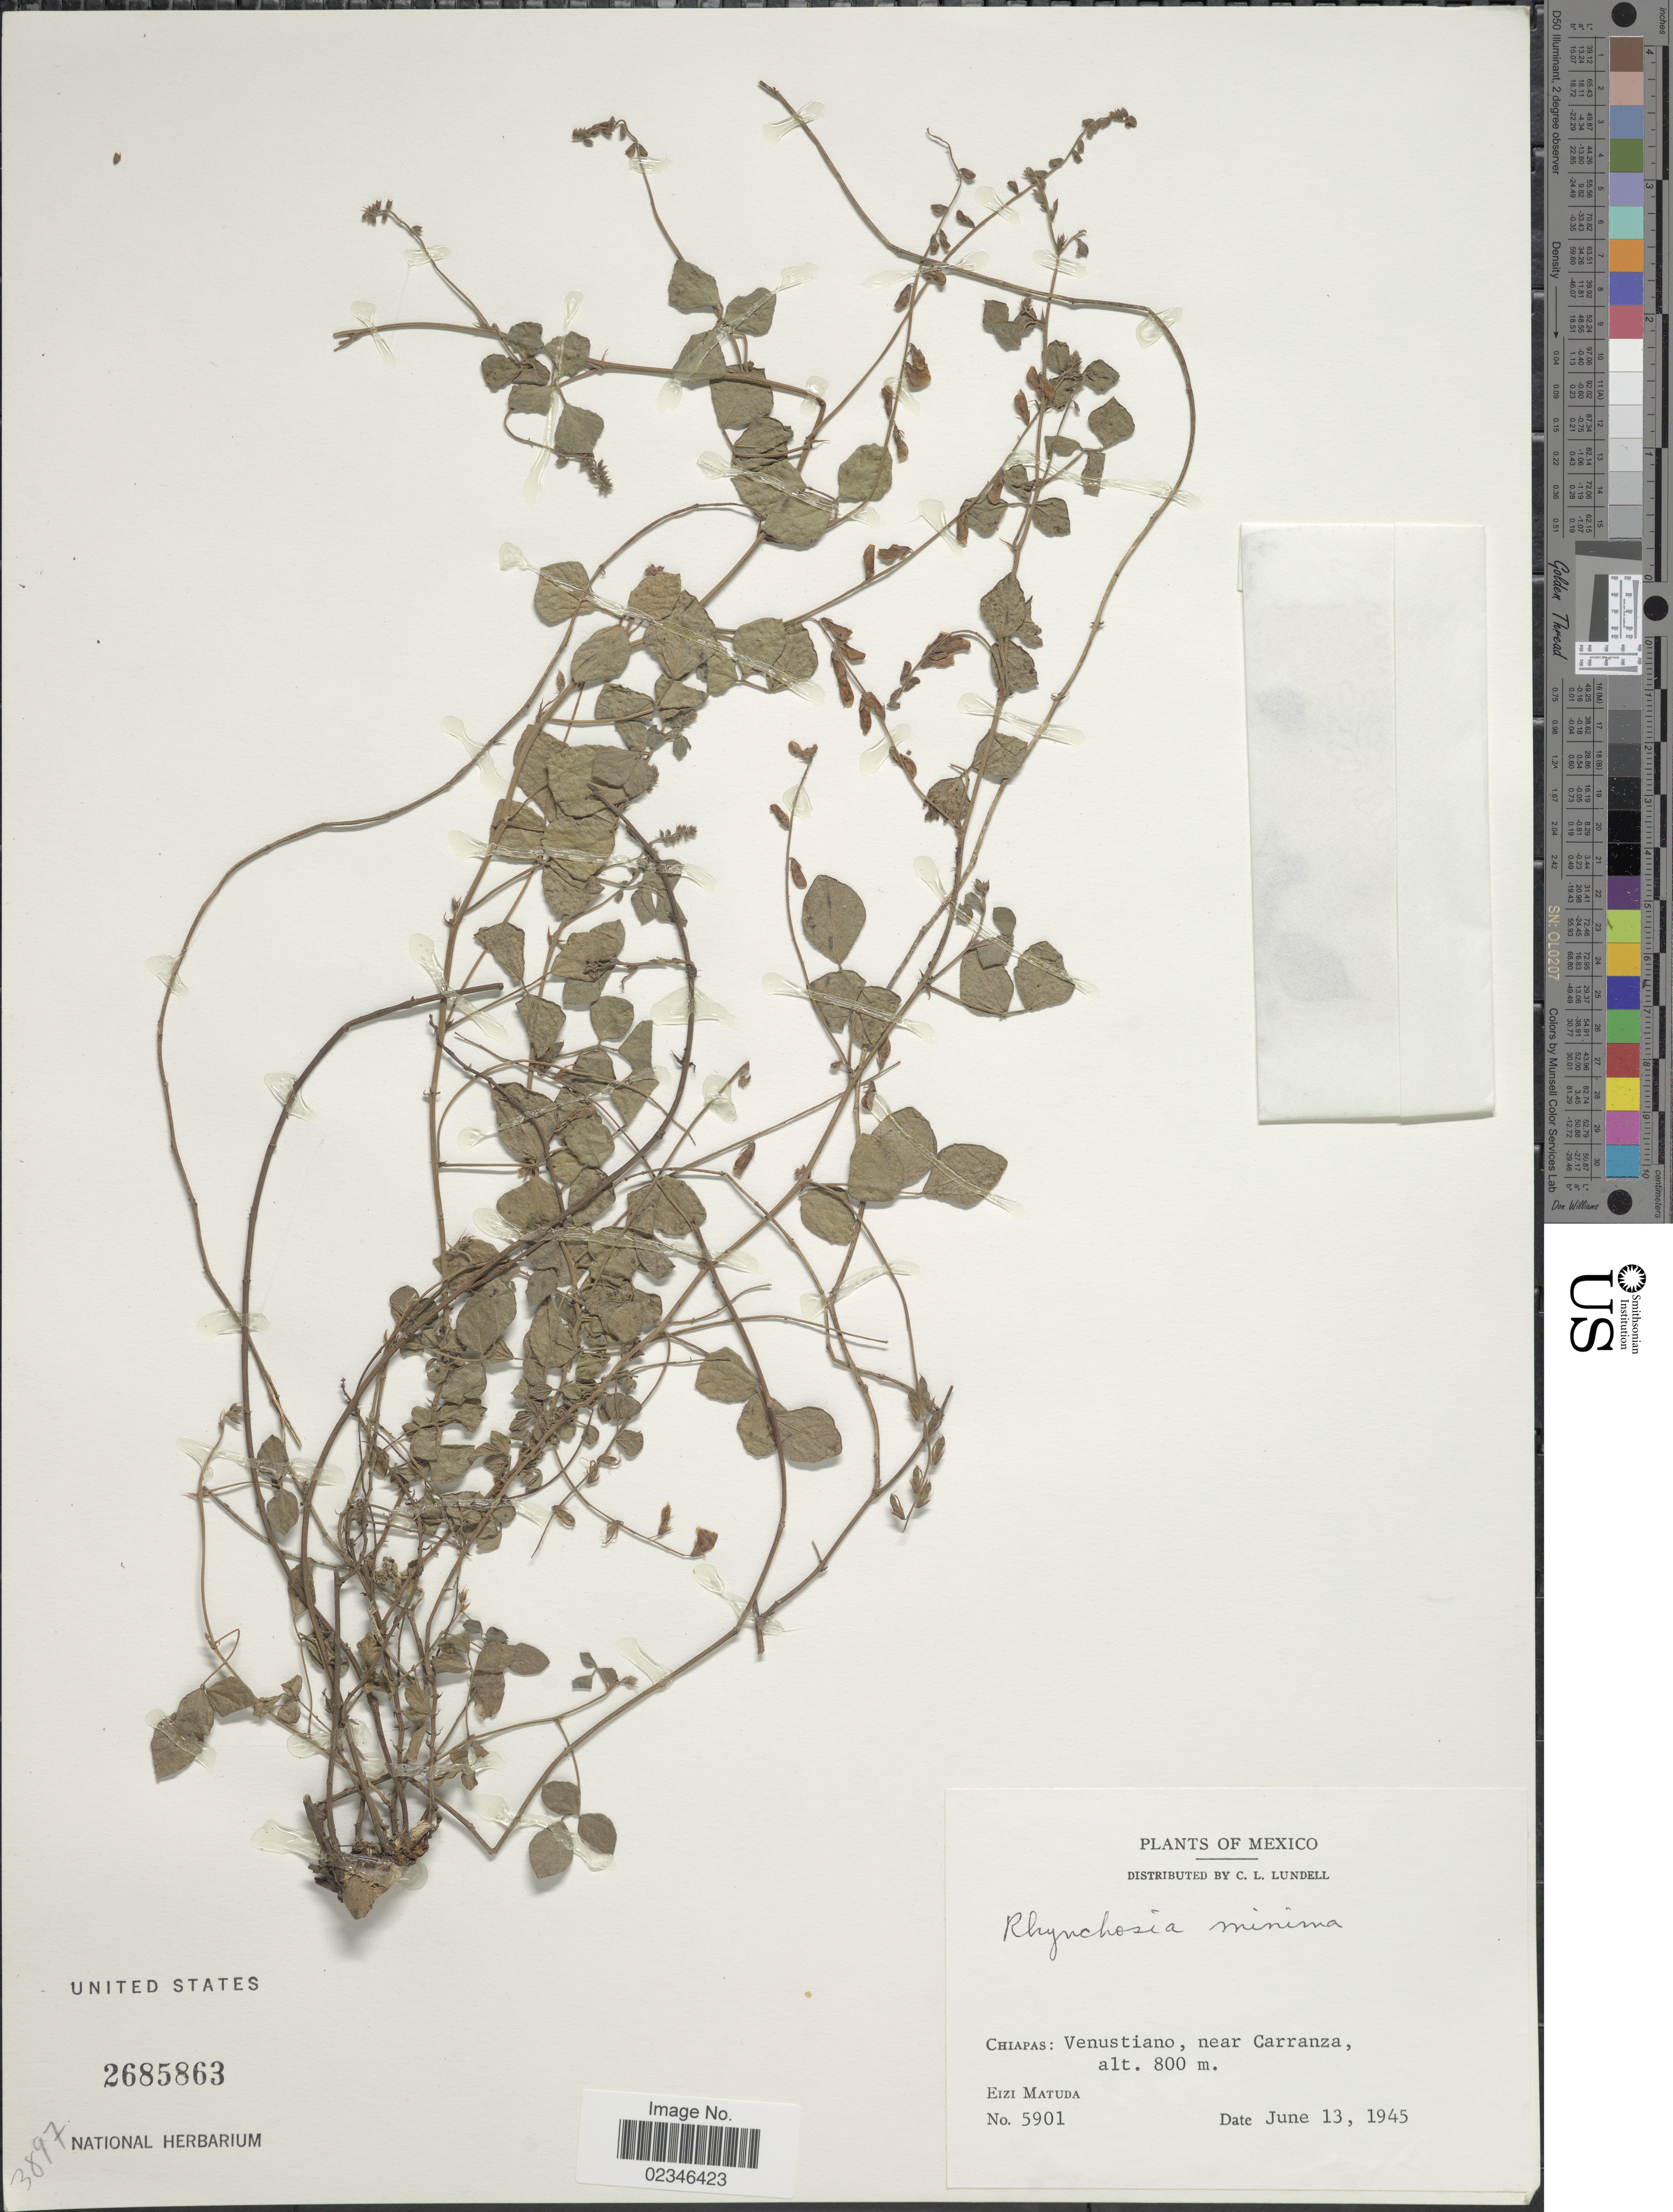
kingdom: Plantae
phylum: Tracheophyta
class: Magnoliopsida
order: Fabales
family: Fabaceae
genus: Rhynchosia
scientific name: Rhynchosia minima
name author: (L.) DC.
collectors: E. Matuda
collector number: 5901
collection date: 1945-06-13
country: Mexico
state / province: Chiapas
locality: Chiapas: Venustiano, near Carranza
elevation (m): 800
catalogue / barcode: US 2685863